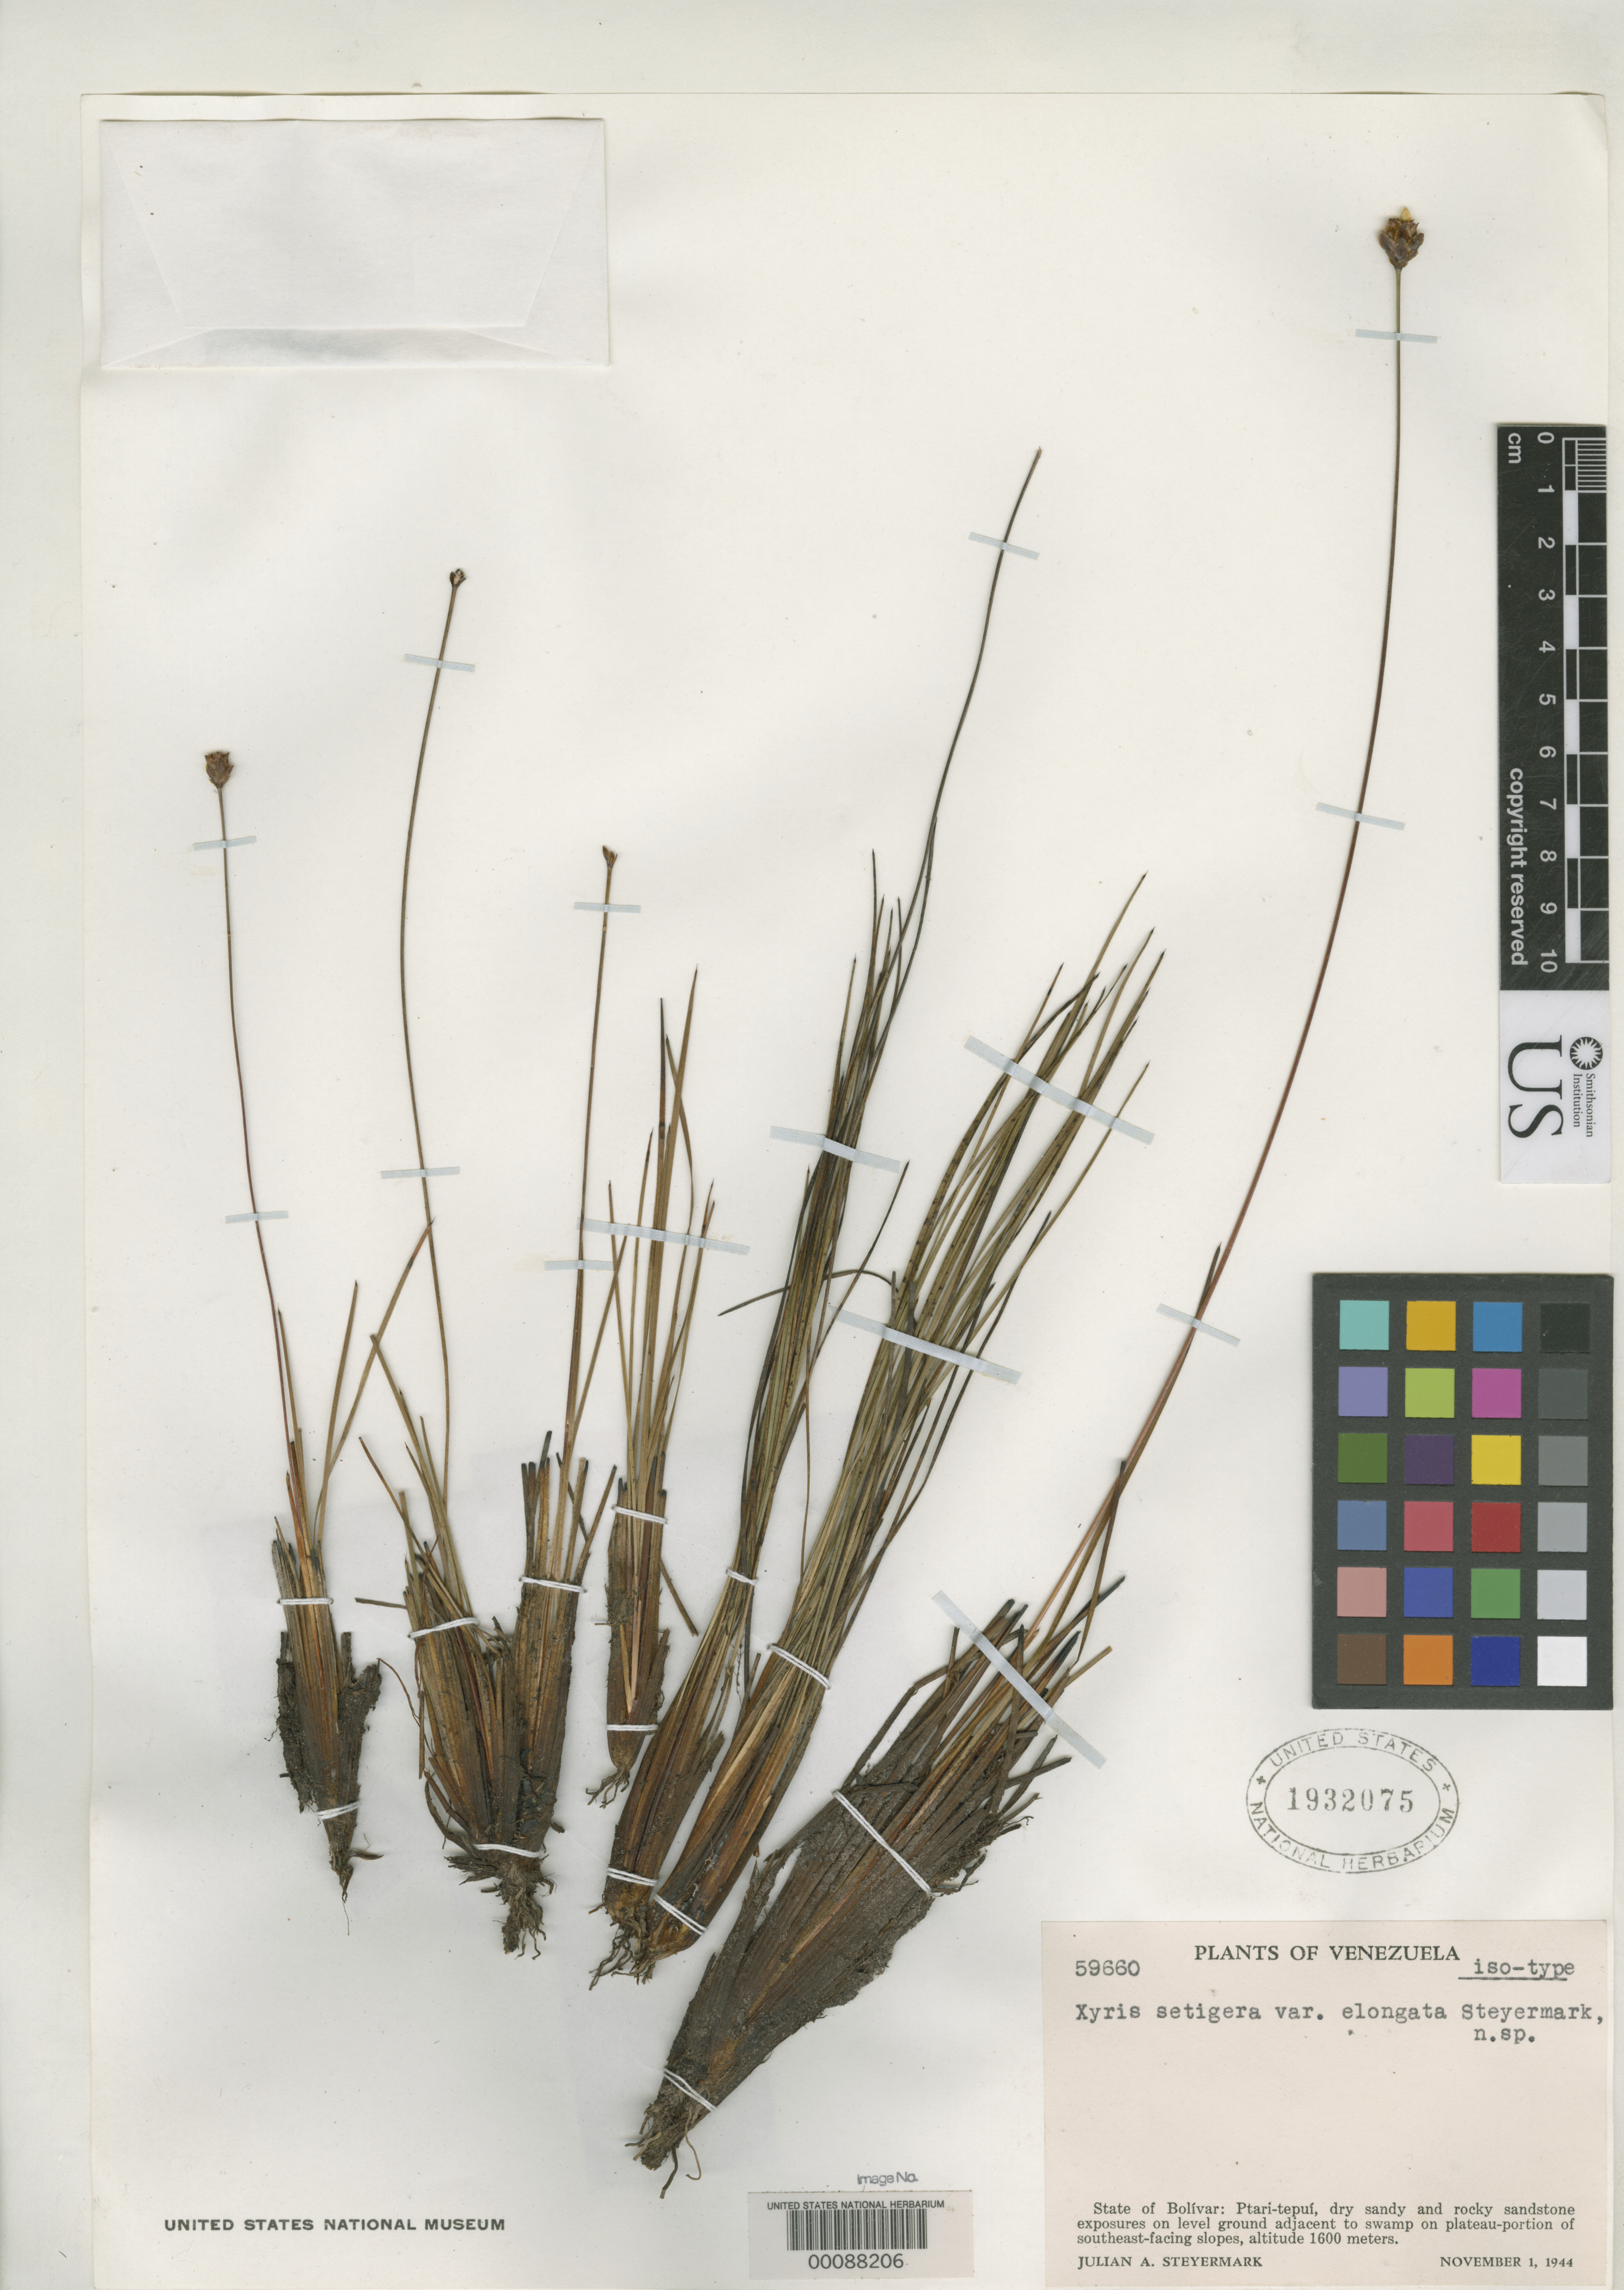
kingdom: Plantae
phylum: Tracheophyta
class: Liliopsida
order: Poales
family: Xyridaceae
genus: Xyris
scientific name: Xyris setigera var. elongata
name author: Steyerm.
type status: Isotype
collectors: J. Steyermark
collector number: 59660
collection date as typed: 01 Nov 1944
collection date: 1944-11-01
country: Venezuela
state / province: Bolivar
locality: Ptari-tepui.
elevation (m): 1600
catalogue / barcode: US 1932075